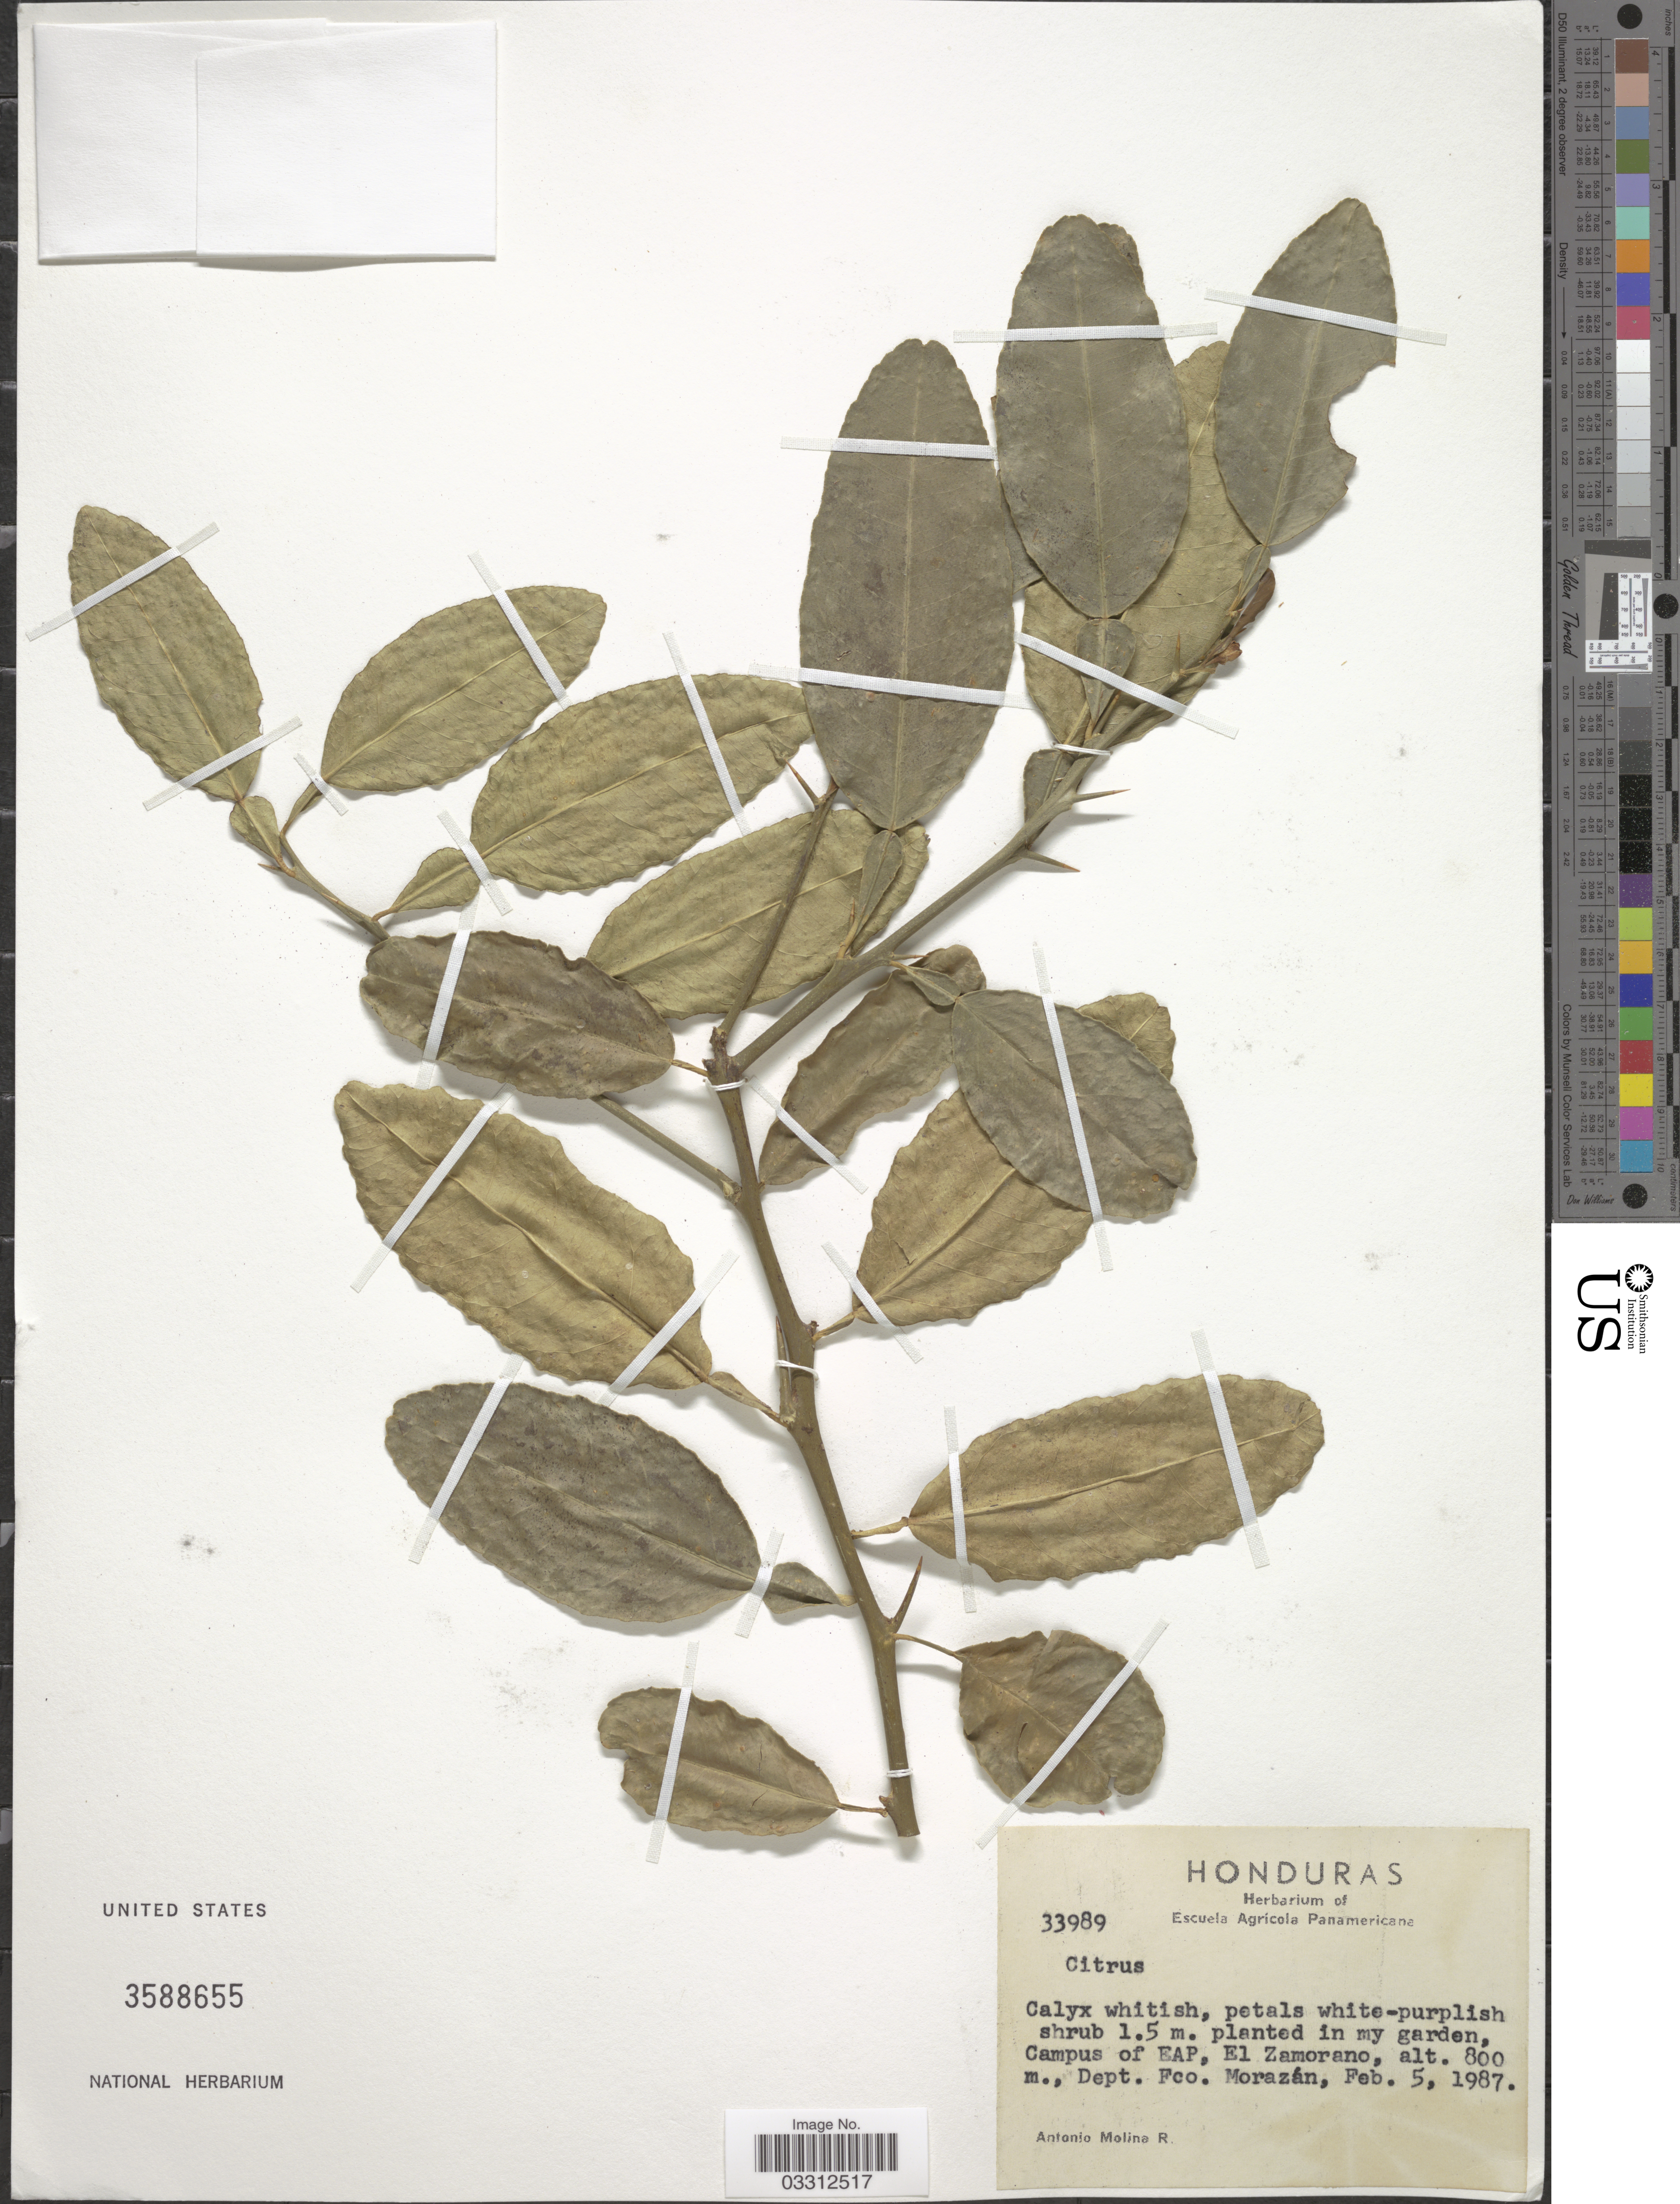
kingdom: Plantae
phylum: Tracheophyta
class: Magnoliopsida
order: Sapindales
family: Rutaceae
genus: Citrus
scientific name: Citrus sp.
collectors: A. Molina R.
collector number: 33989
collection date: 1987-02-05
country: Honduras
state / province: Fco. Morazán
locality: Campus of EAP, El Zamorano, Dept. Fco. Morazán.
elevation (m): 800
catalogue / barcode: US 3588655